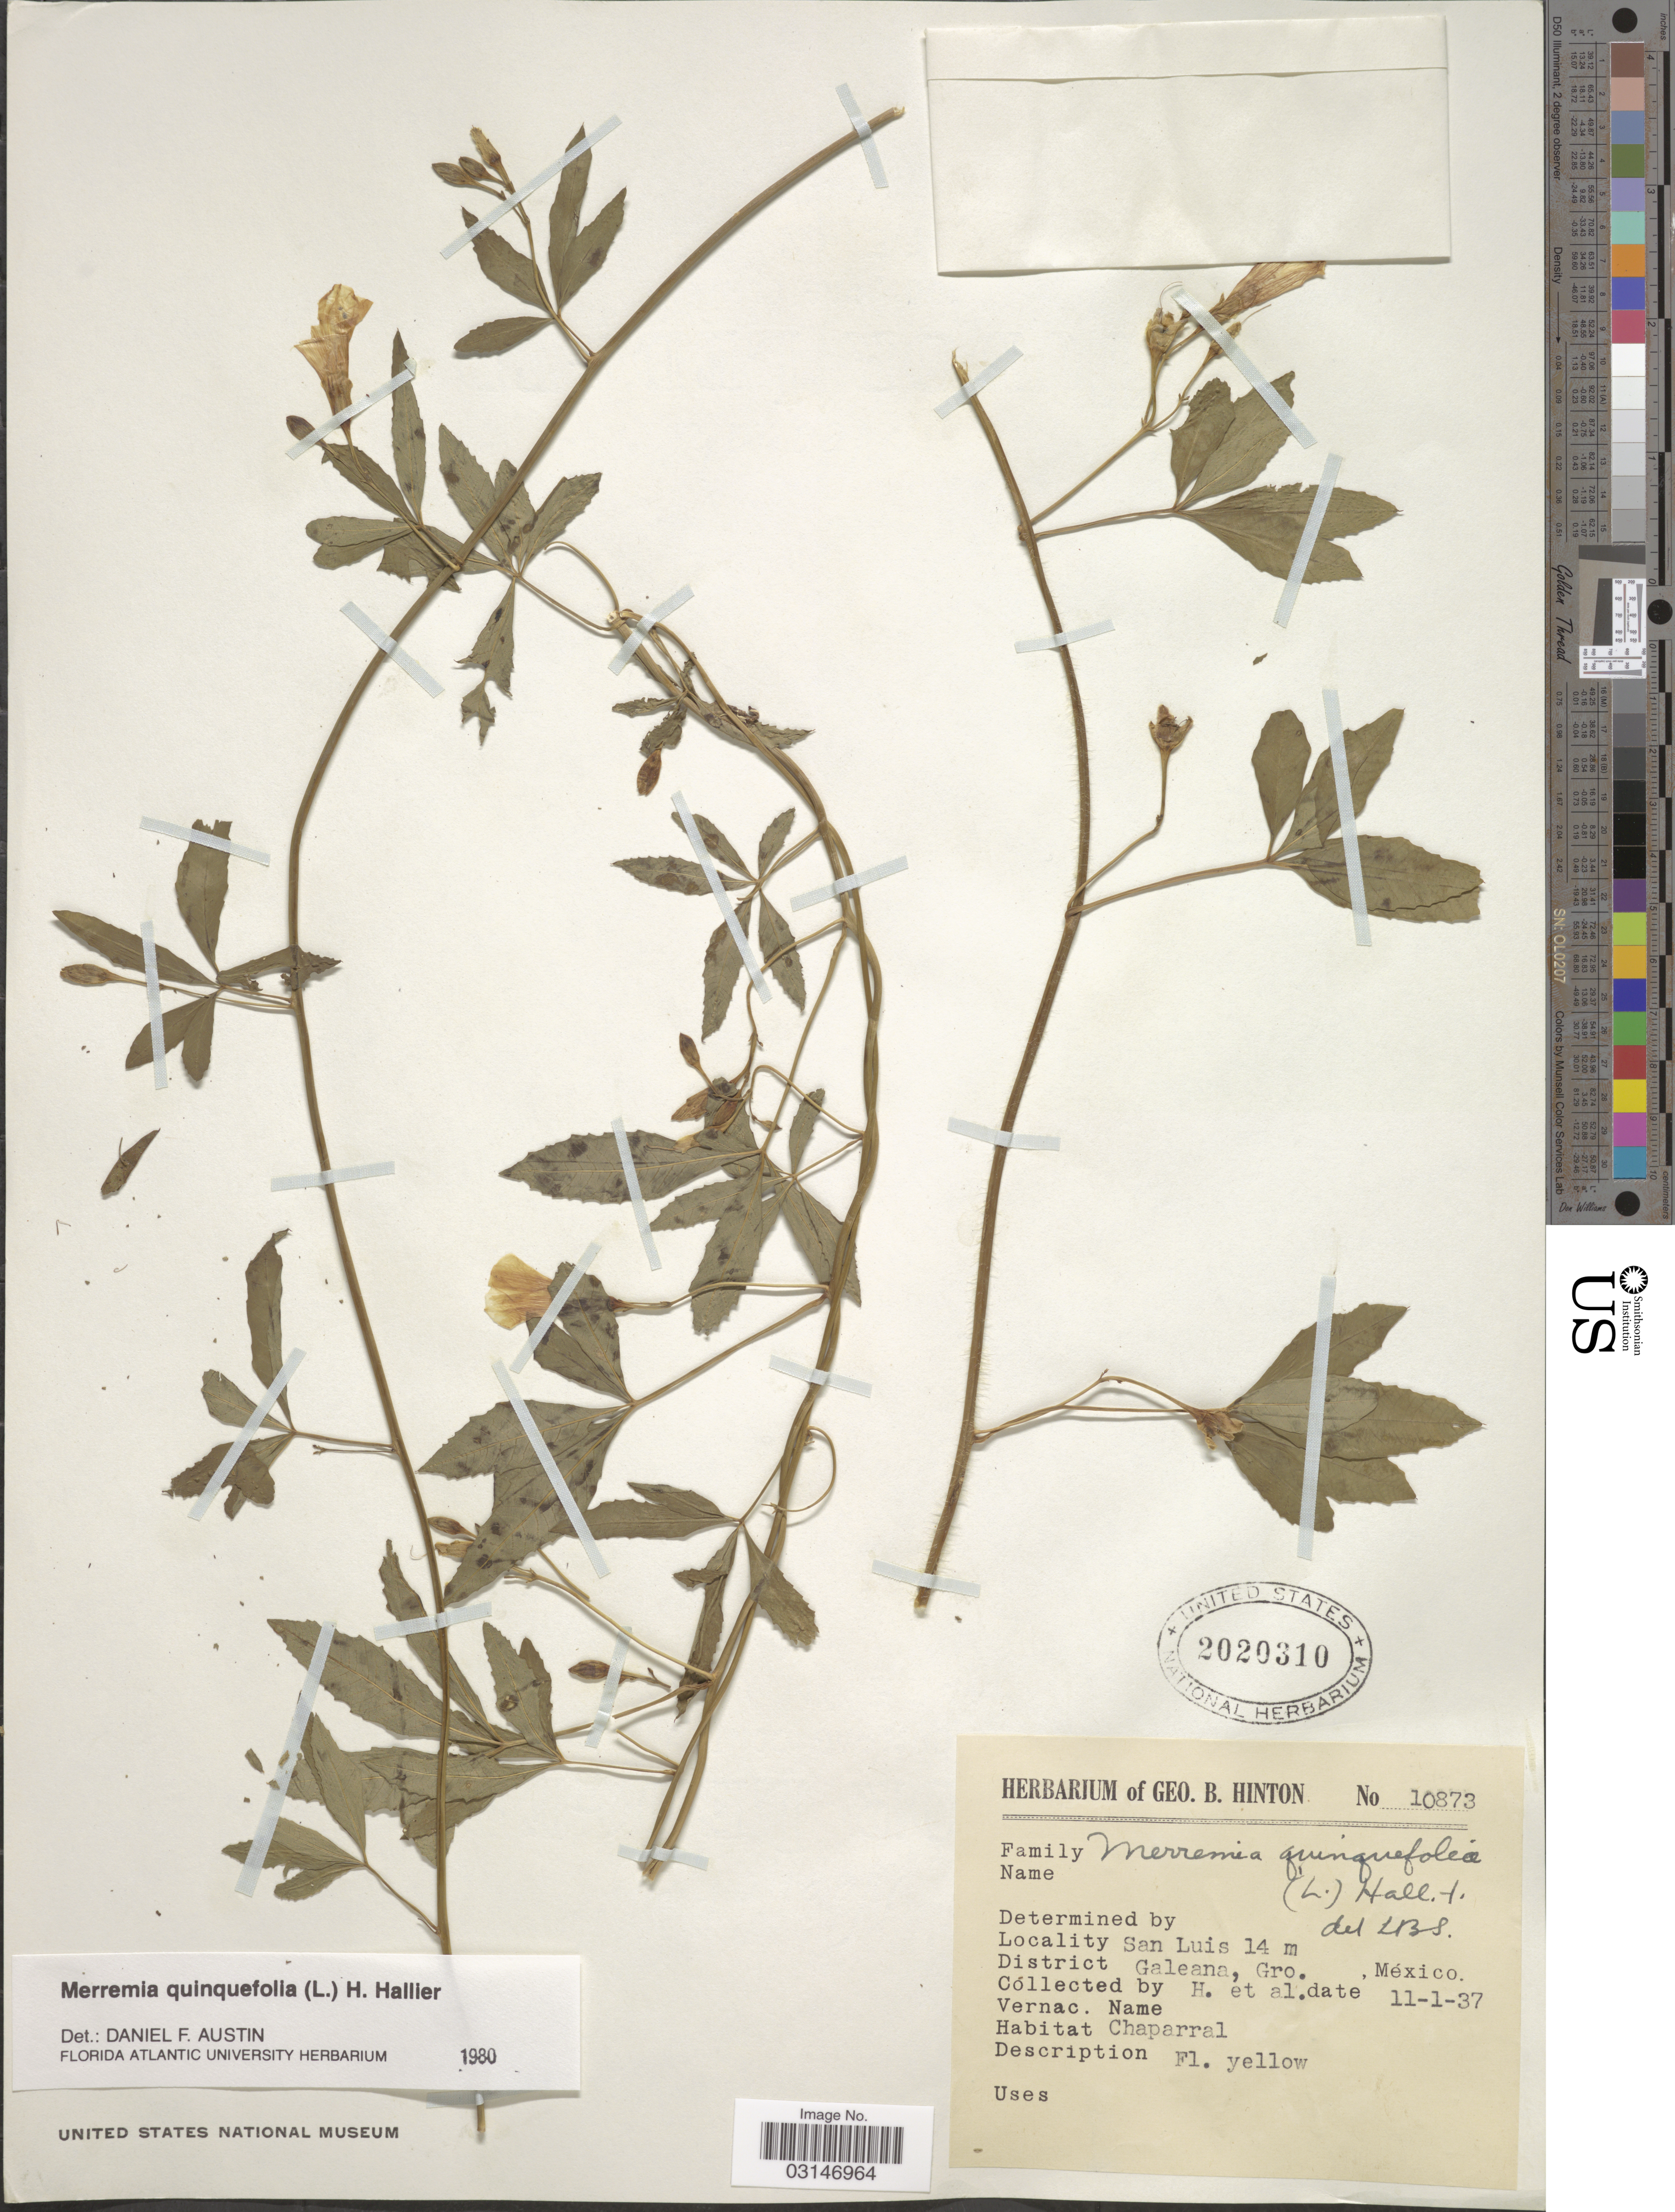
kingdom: Plantae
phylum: Tracheophyta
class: Magnoliopsida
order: Solanales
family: Convolvulaceae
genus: Distimake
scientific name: Distimake quinquefolius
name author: (L.) A. R. Simões & Staples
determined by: Strong, Mark T., (BOT), Smithsonian Institution - National Museum of Natural History (UNITED STATES)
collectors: G. B. Hinton & et al.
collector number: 10873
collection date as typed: Transcribed d/m/y: 11/1/37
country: Mexico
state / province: Guerrero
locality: San Luis, District Galeana, Gro., México.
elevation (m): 14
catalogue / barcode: US 2020310